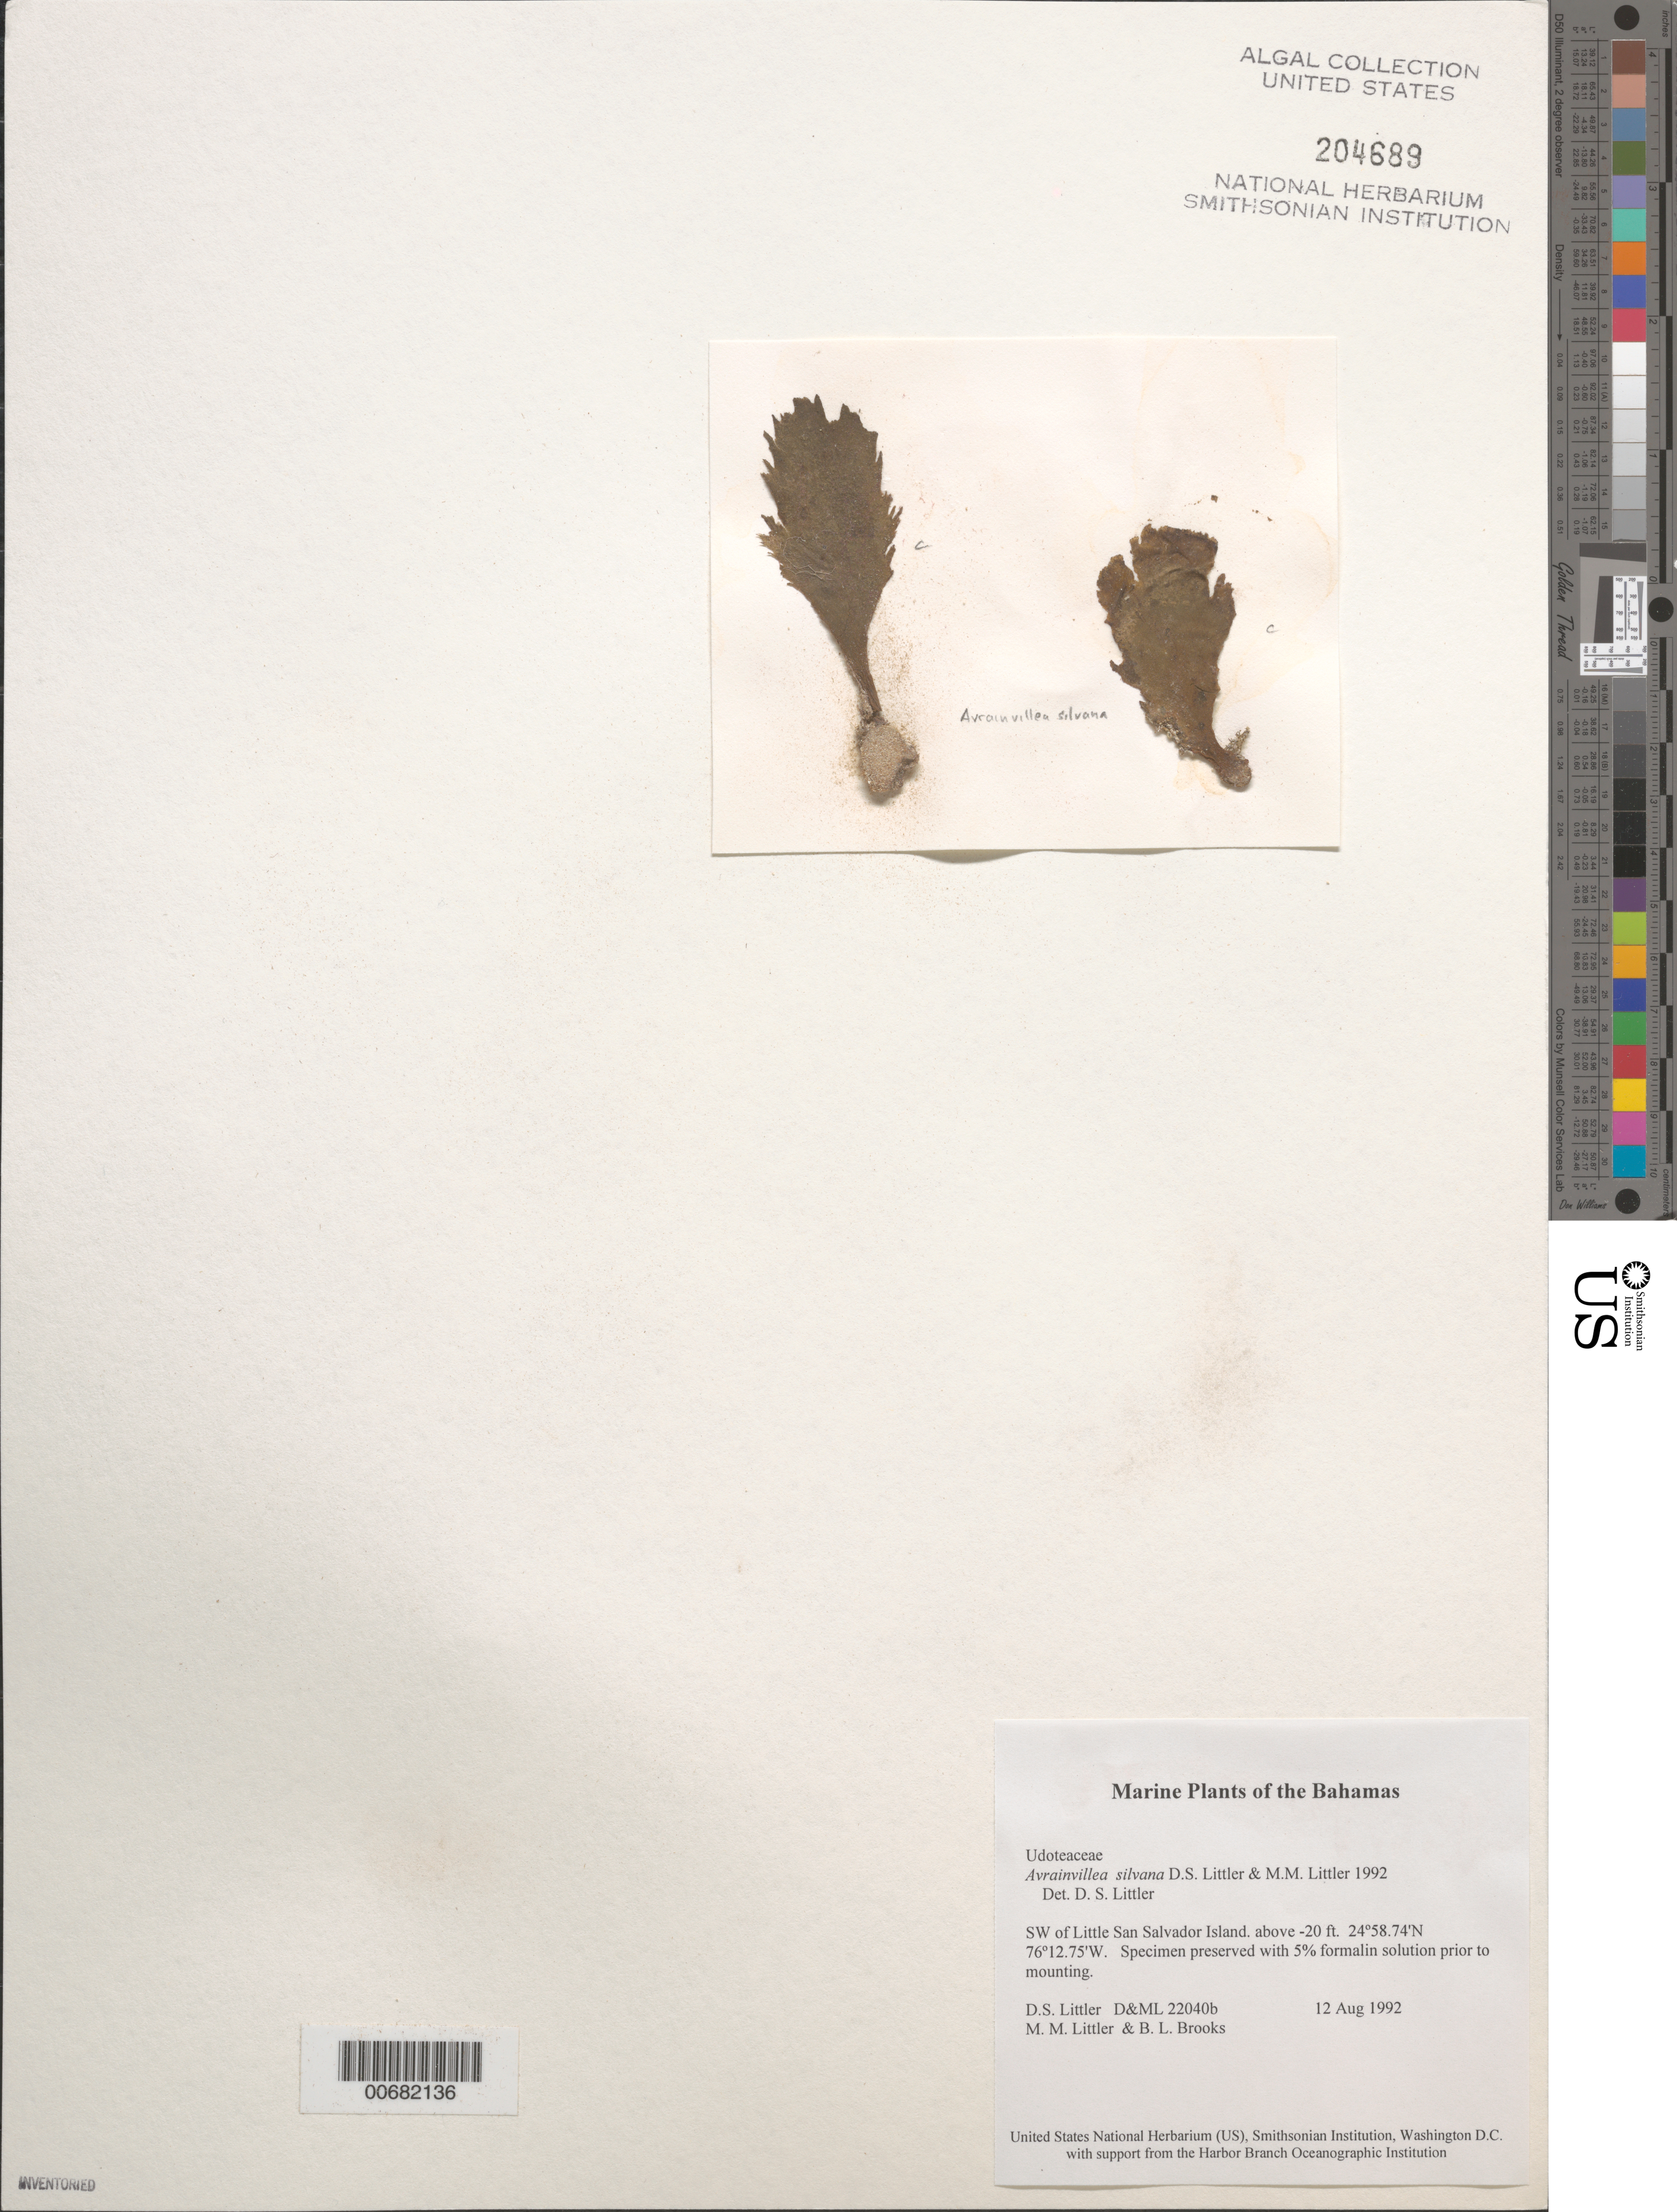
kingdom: Plantae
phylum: Chlorophyta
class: Ulvophyceae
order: Bryopsidales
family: Dichotomosiphonaceae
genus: Avrainvillea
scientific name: Avrainvillea silvana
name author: D.S. Littler & Littler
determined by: Littler, D. S.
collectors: D. S. Littler, M. M. Littler & B. Brooks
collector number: D&ML 22040b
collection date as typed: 12 Aug 1992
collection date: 1992-08-12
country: Bahamas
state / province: San Salvador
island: Little San Salvador Island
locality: Southwest of Little San Salvador Island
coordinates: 24 58.74' N, 76 12.75' W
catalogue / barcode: US 204689